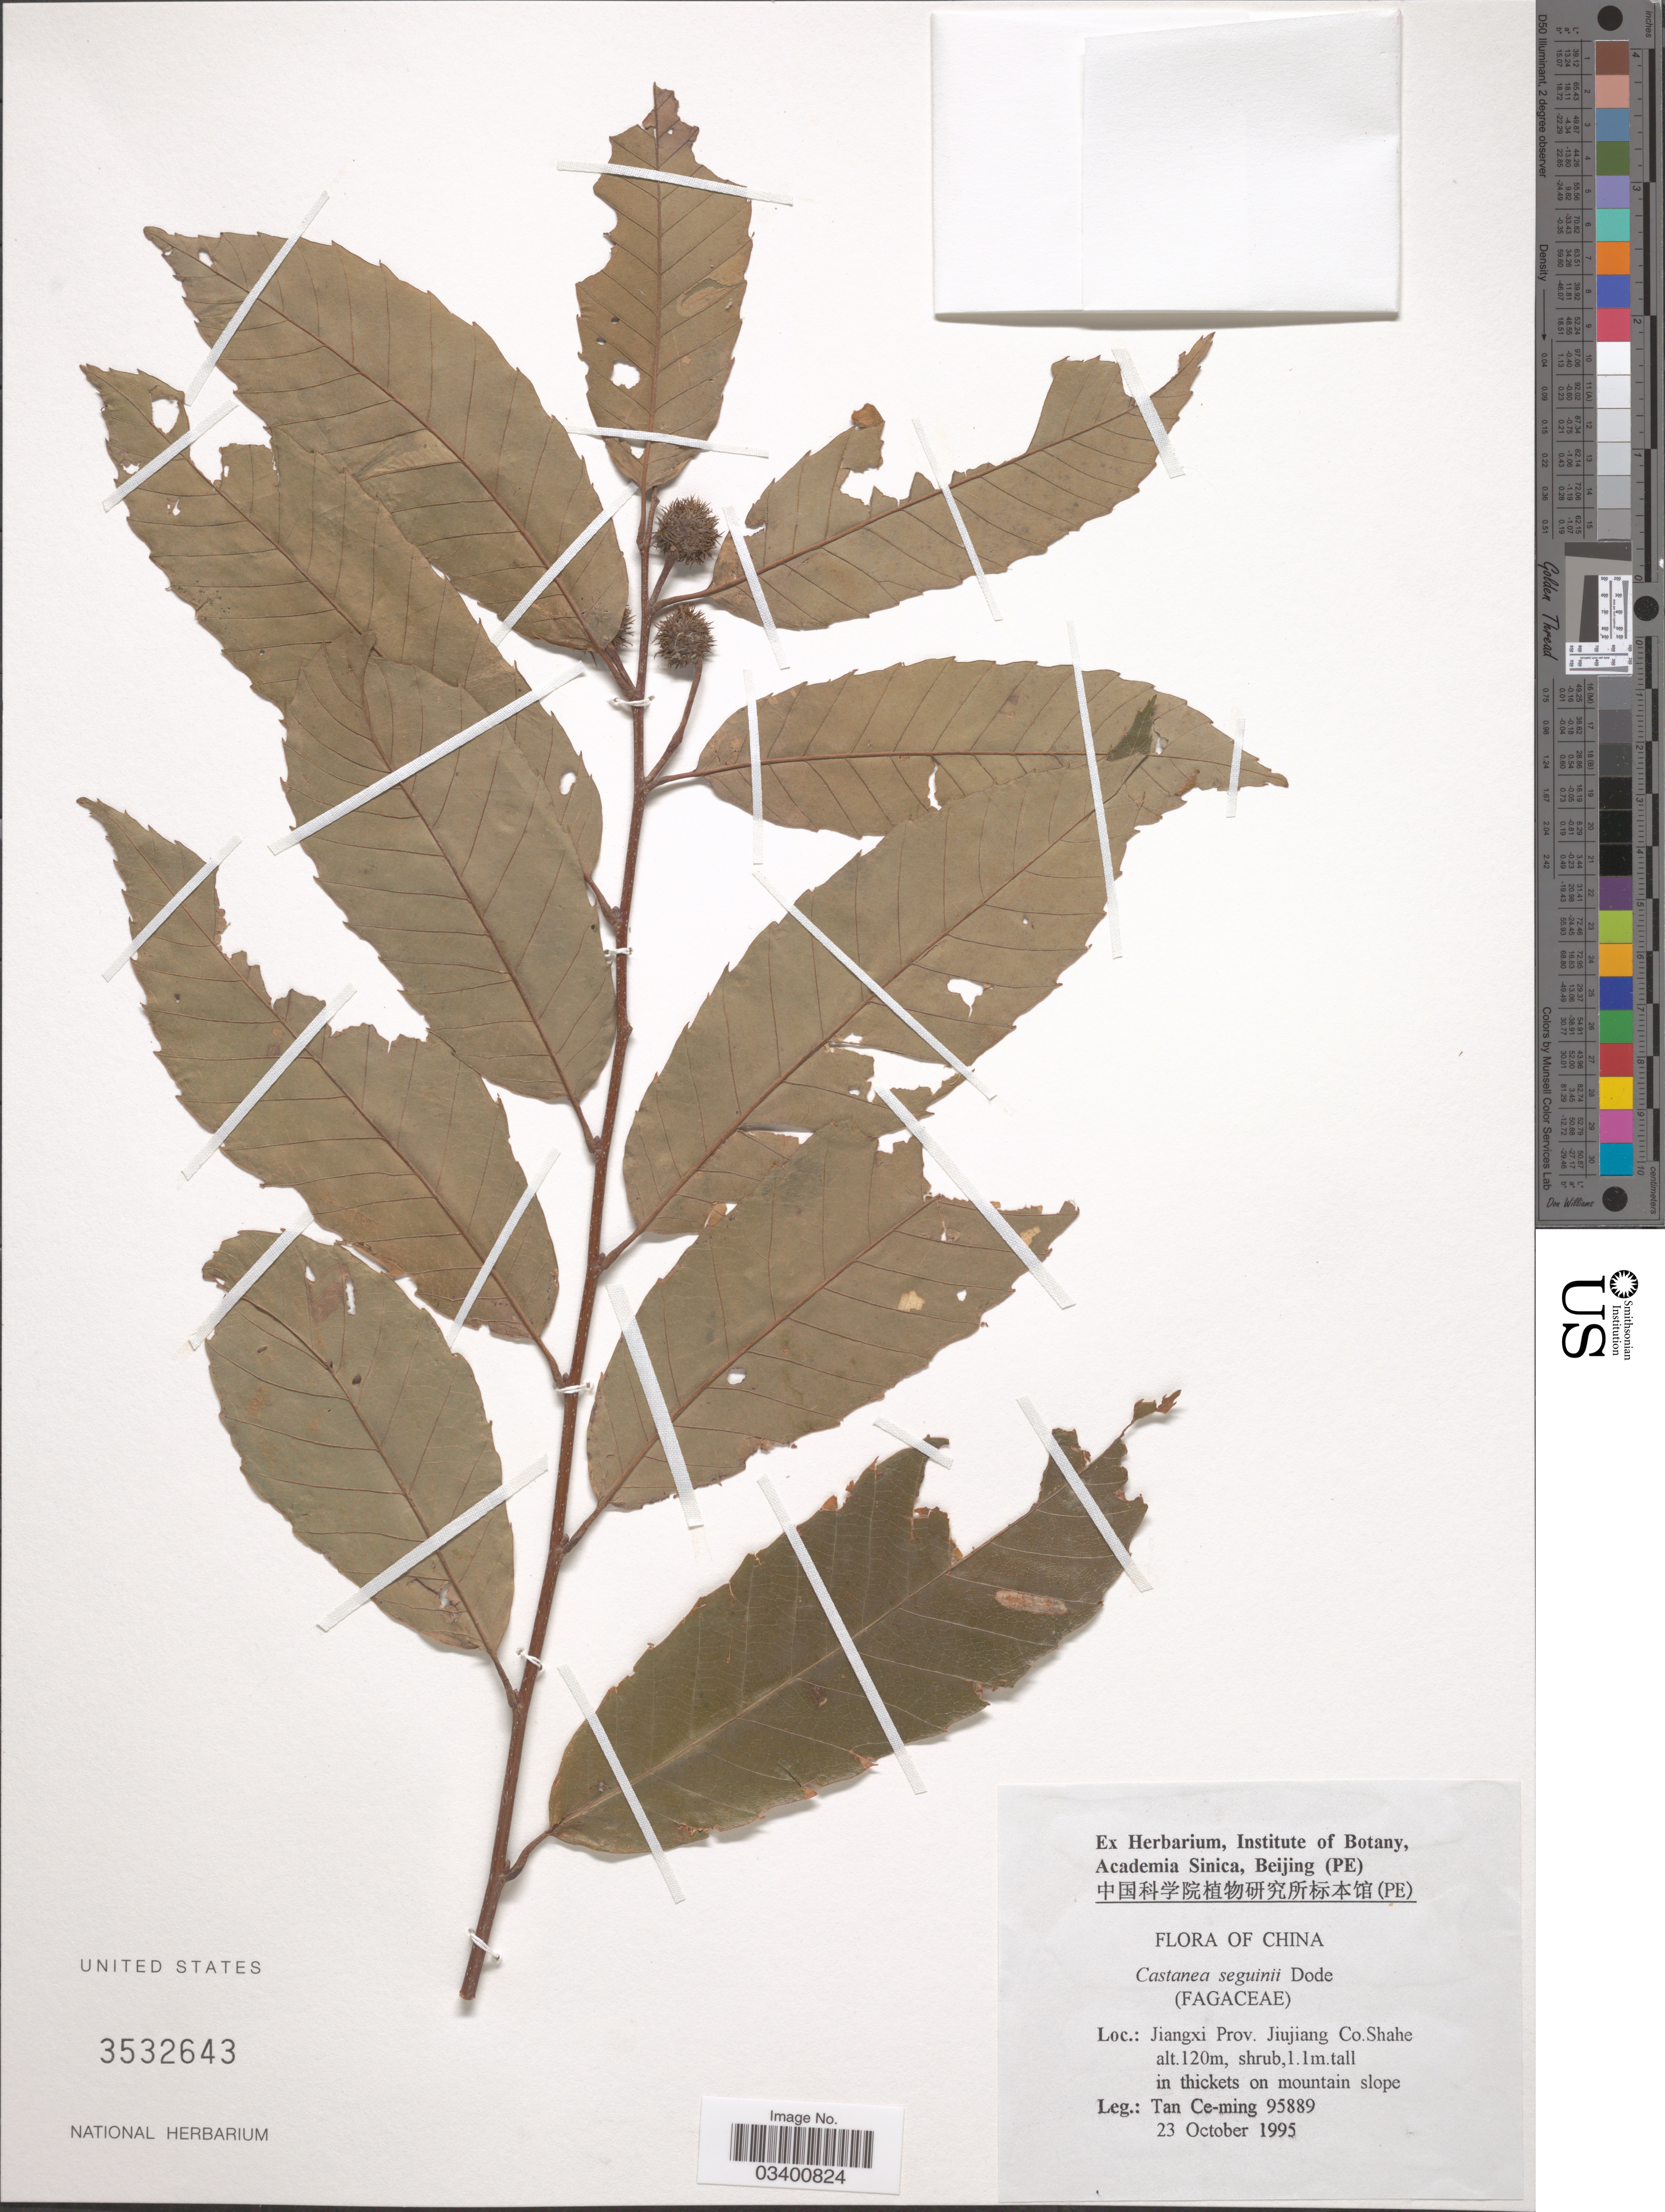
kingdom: Plantae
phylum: Tracheophyta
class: Magnoliopsida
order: Fagales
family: Fagaceae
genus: Castanea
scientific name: Castanea seguinii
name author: Dode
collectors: T. Ce-ming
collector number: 95889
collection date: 1995-10-23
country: China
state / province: Jiangxi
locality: Jiujiang Co. Shahe.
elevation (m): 120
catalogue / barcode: US 3532643